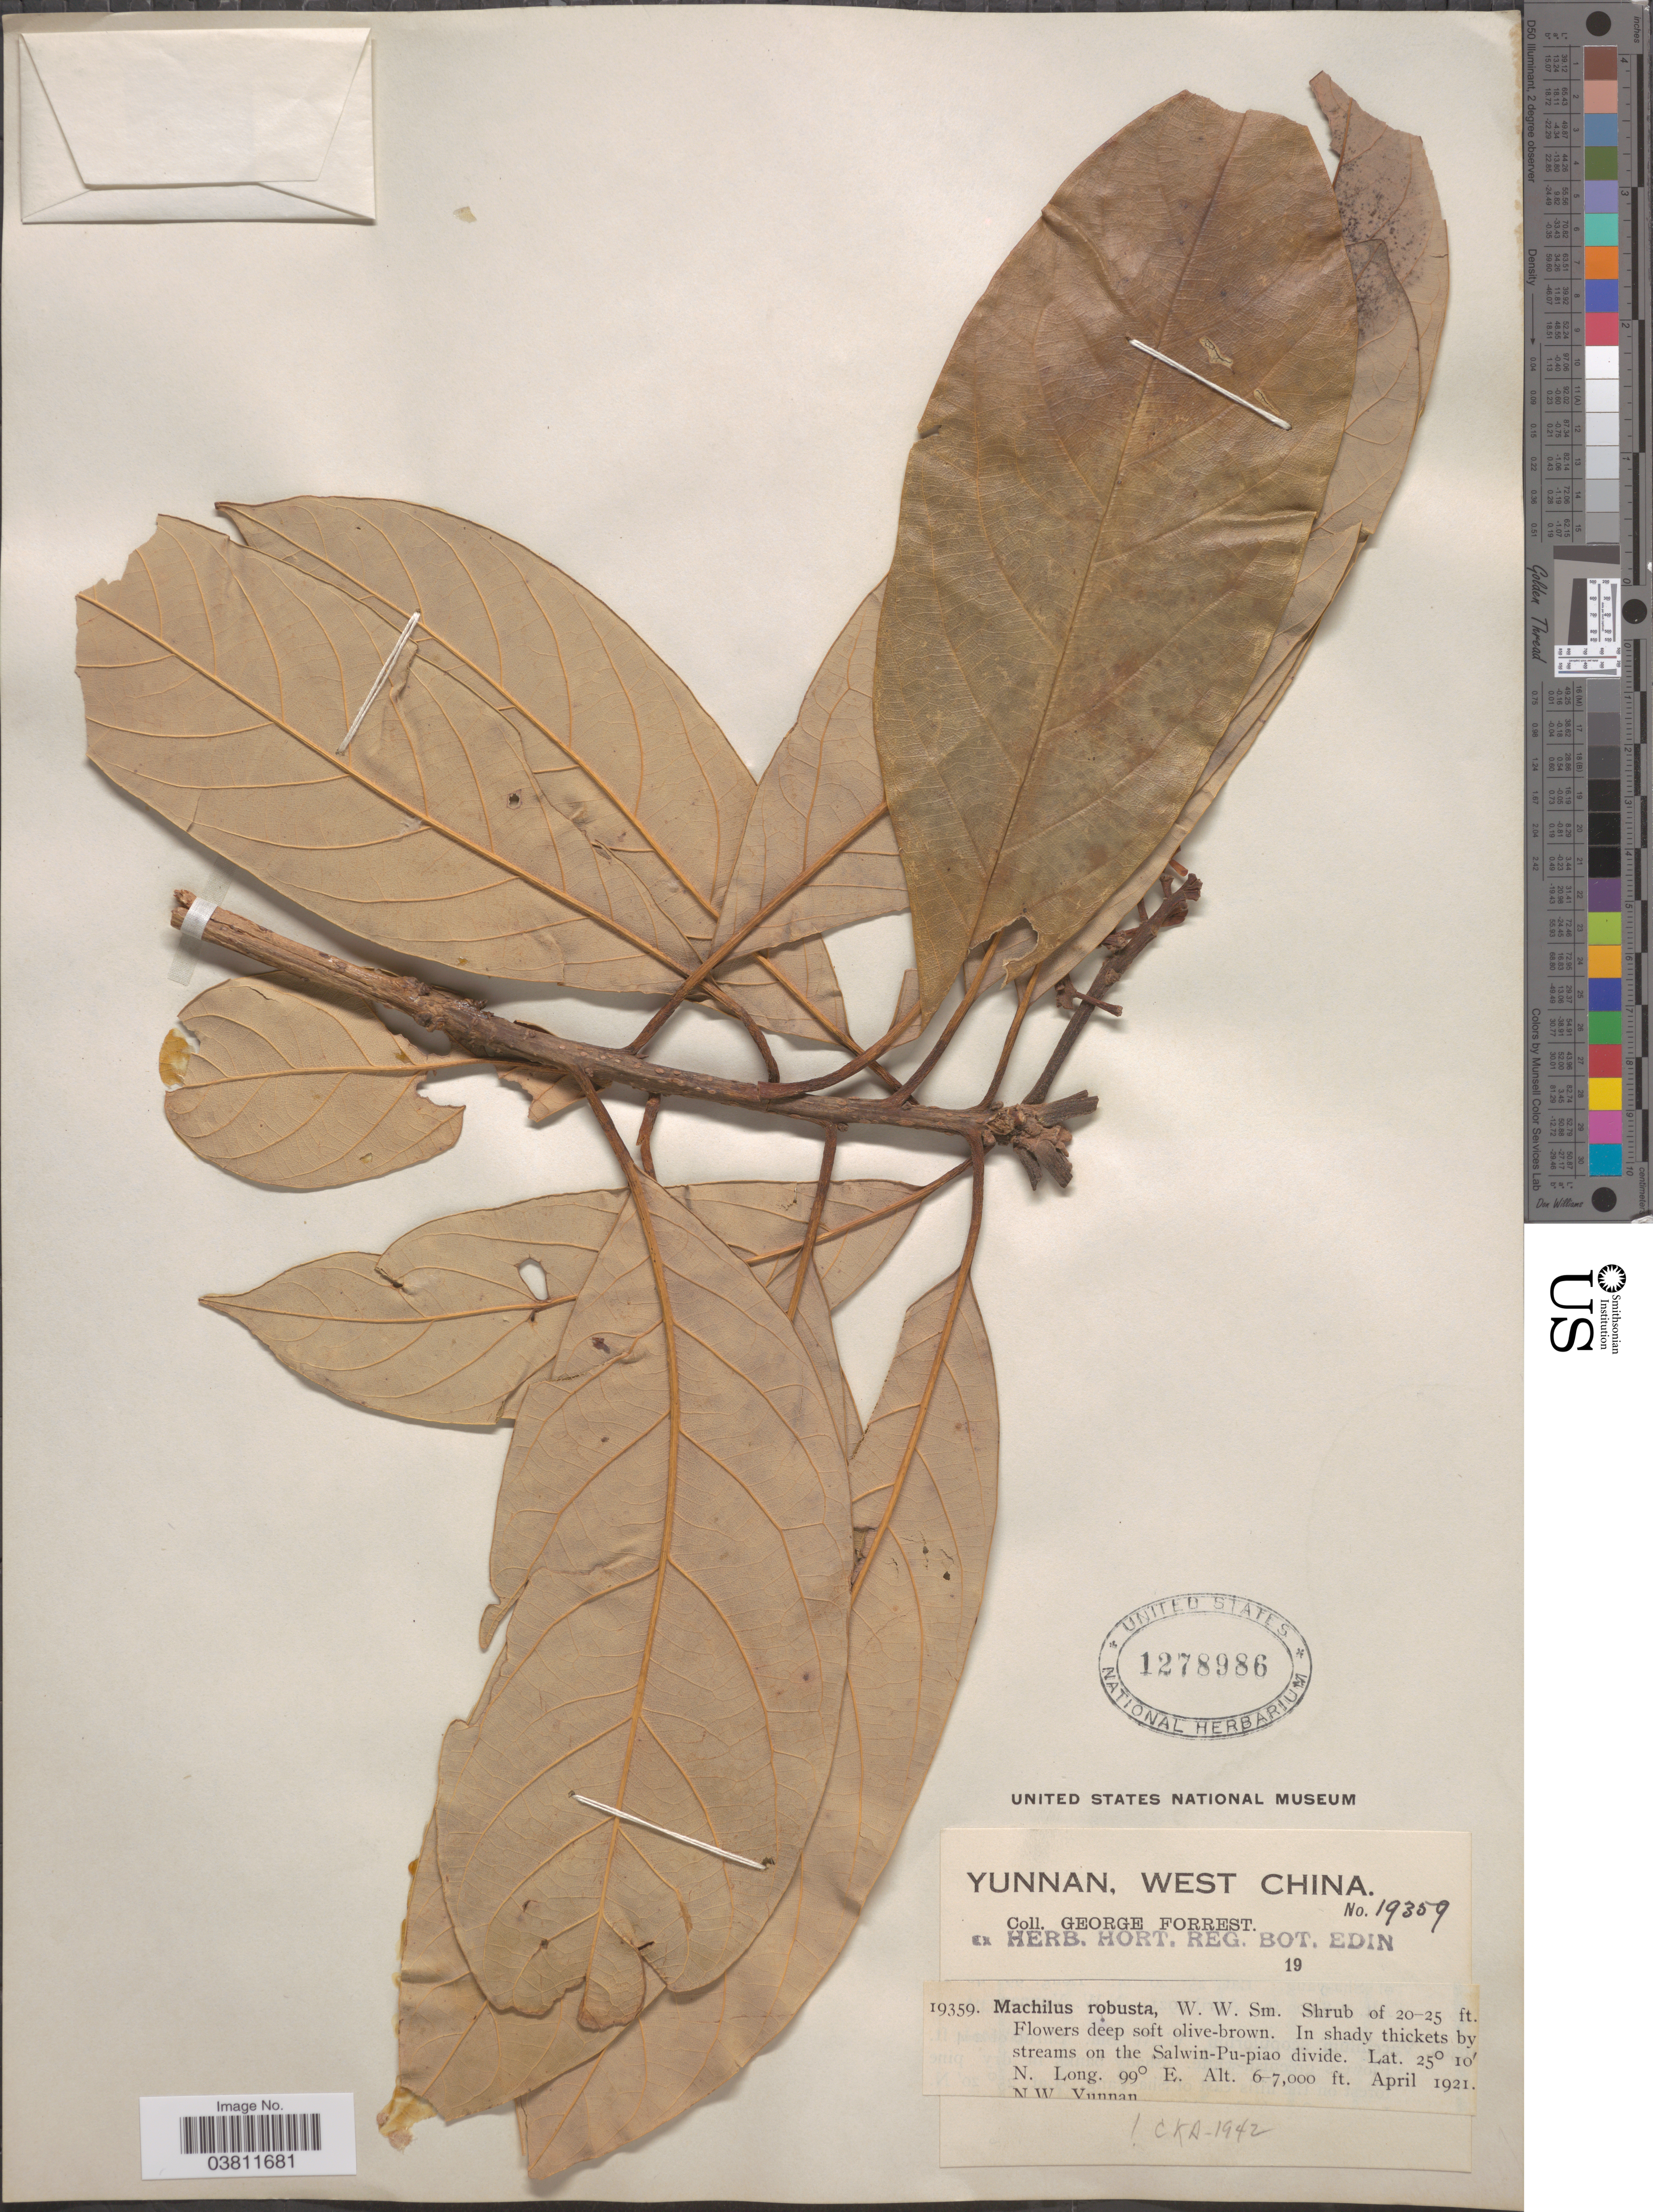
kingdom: Plantae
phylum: Tracheophyta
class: Magnoliopsida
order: Laurales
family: Lauraceae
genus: Machilus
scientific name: Machilus robusta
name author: W.W. Sm.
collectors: G. Forrest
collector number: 19359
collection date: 1921-04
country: China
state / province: Yunnan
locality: West China. On the Salwin-Pu-piao divide. N.W. Yunnan.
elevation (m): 1829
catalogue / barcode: US 1278986